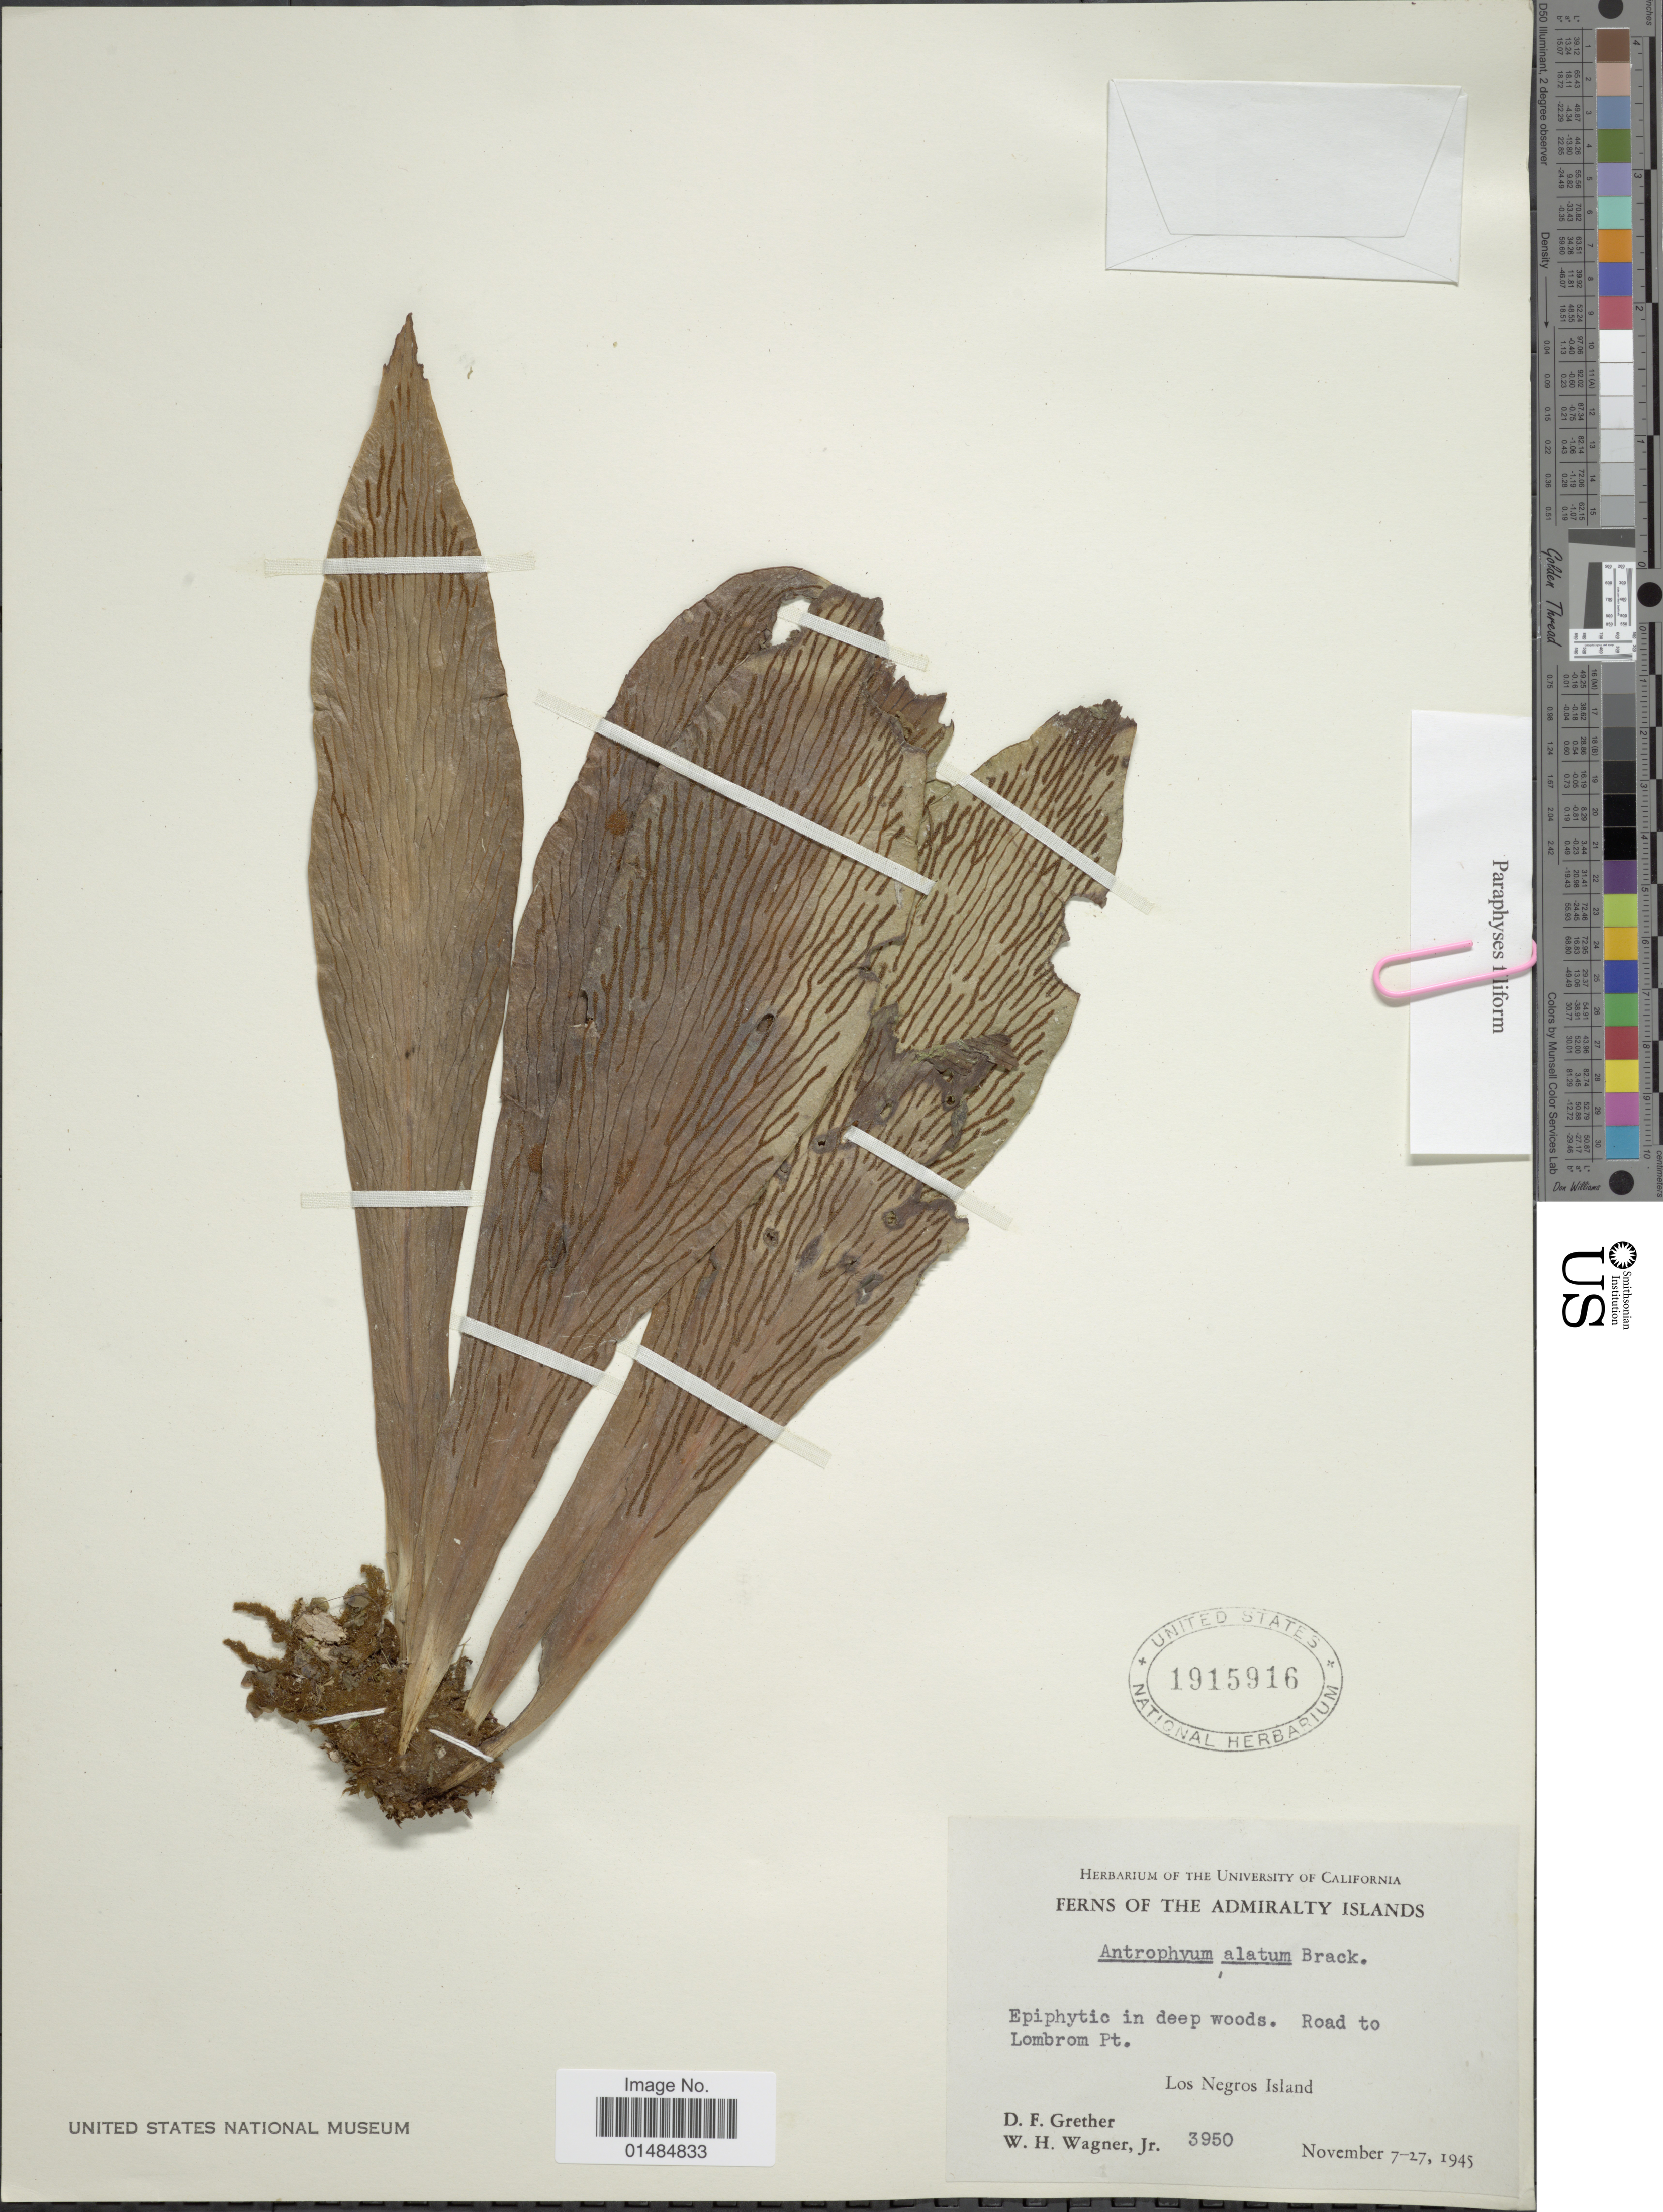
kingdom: Plantae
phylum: Tracheophyta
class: Polypodiopsida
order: Polypodiales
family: Pteridaceae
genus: Antrophyum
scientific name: Antrophyum alatum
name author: Brack. in Wilkes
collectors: D. F. Grether & W. H. Wagner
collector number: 3950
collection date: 1945-11-07/1945-11-27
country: Papua New Guinea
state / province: Manus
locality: Admiralty Islands, Road to Lombrom Pt. Los Negros Island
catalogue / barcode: US 1915916